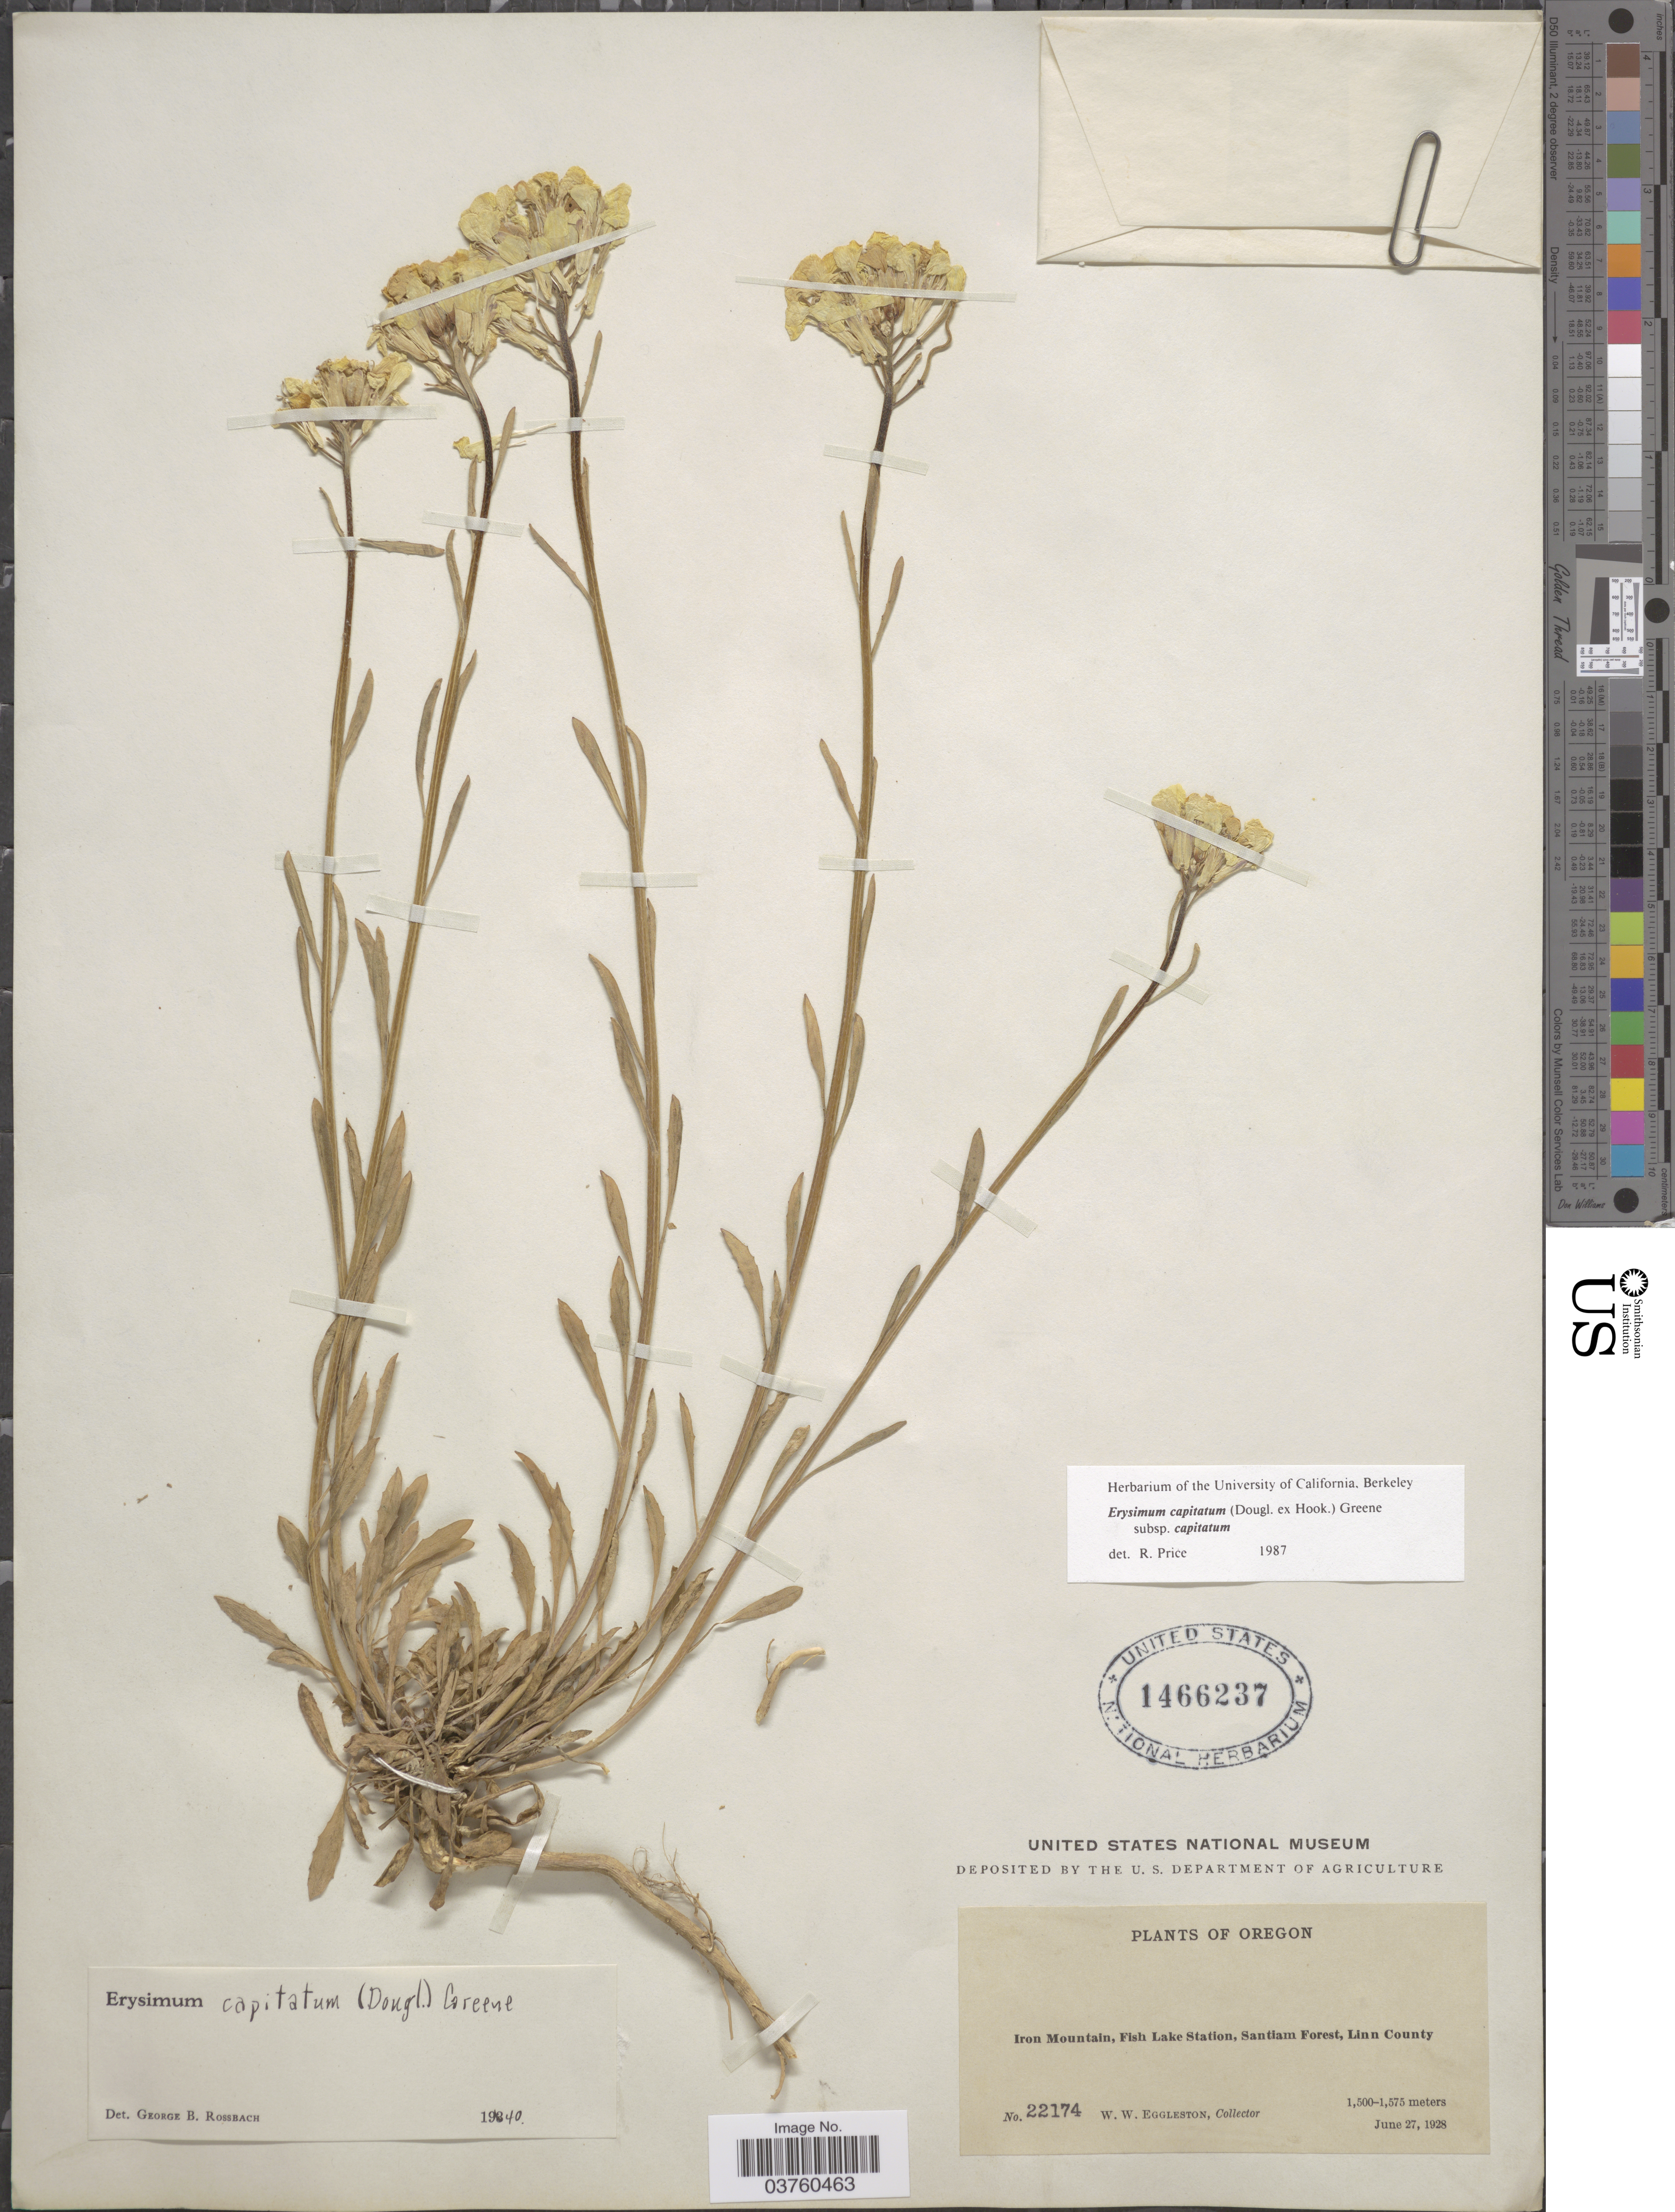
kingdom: Plantae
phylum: Tracheophyta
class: Magnoliopsida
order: Brassicales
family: Brassicaceae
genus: Erysimum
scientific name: Erysimum capitatum subsp. capitatum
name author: (Douglas ex Hook.) Greene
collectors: W. W. Eggleston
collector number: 22174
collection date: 1928-06-27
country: United States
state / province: Oregon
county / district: Linn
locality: Iron Mountain, Fish Lake Station, Santiam Forest, Linn County.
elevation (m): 1500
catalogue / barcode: US 1466237